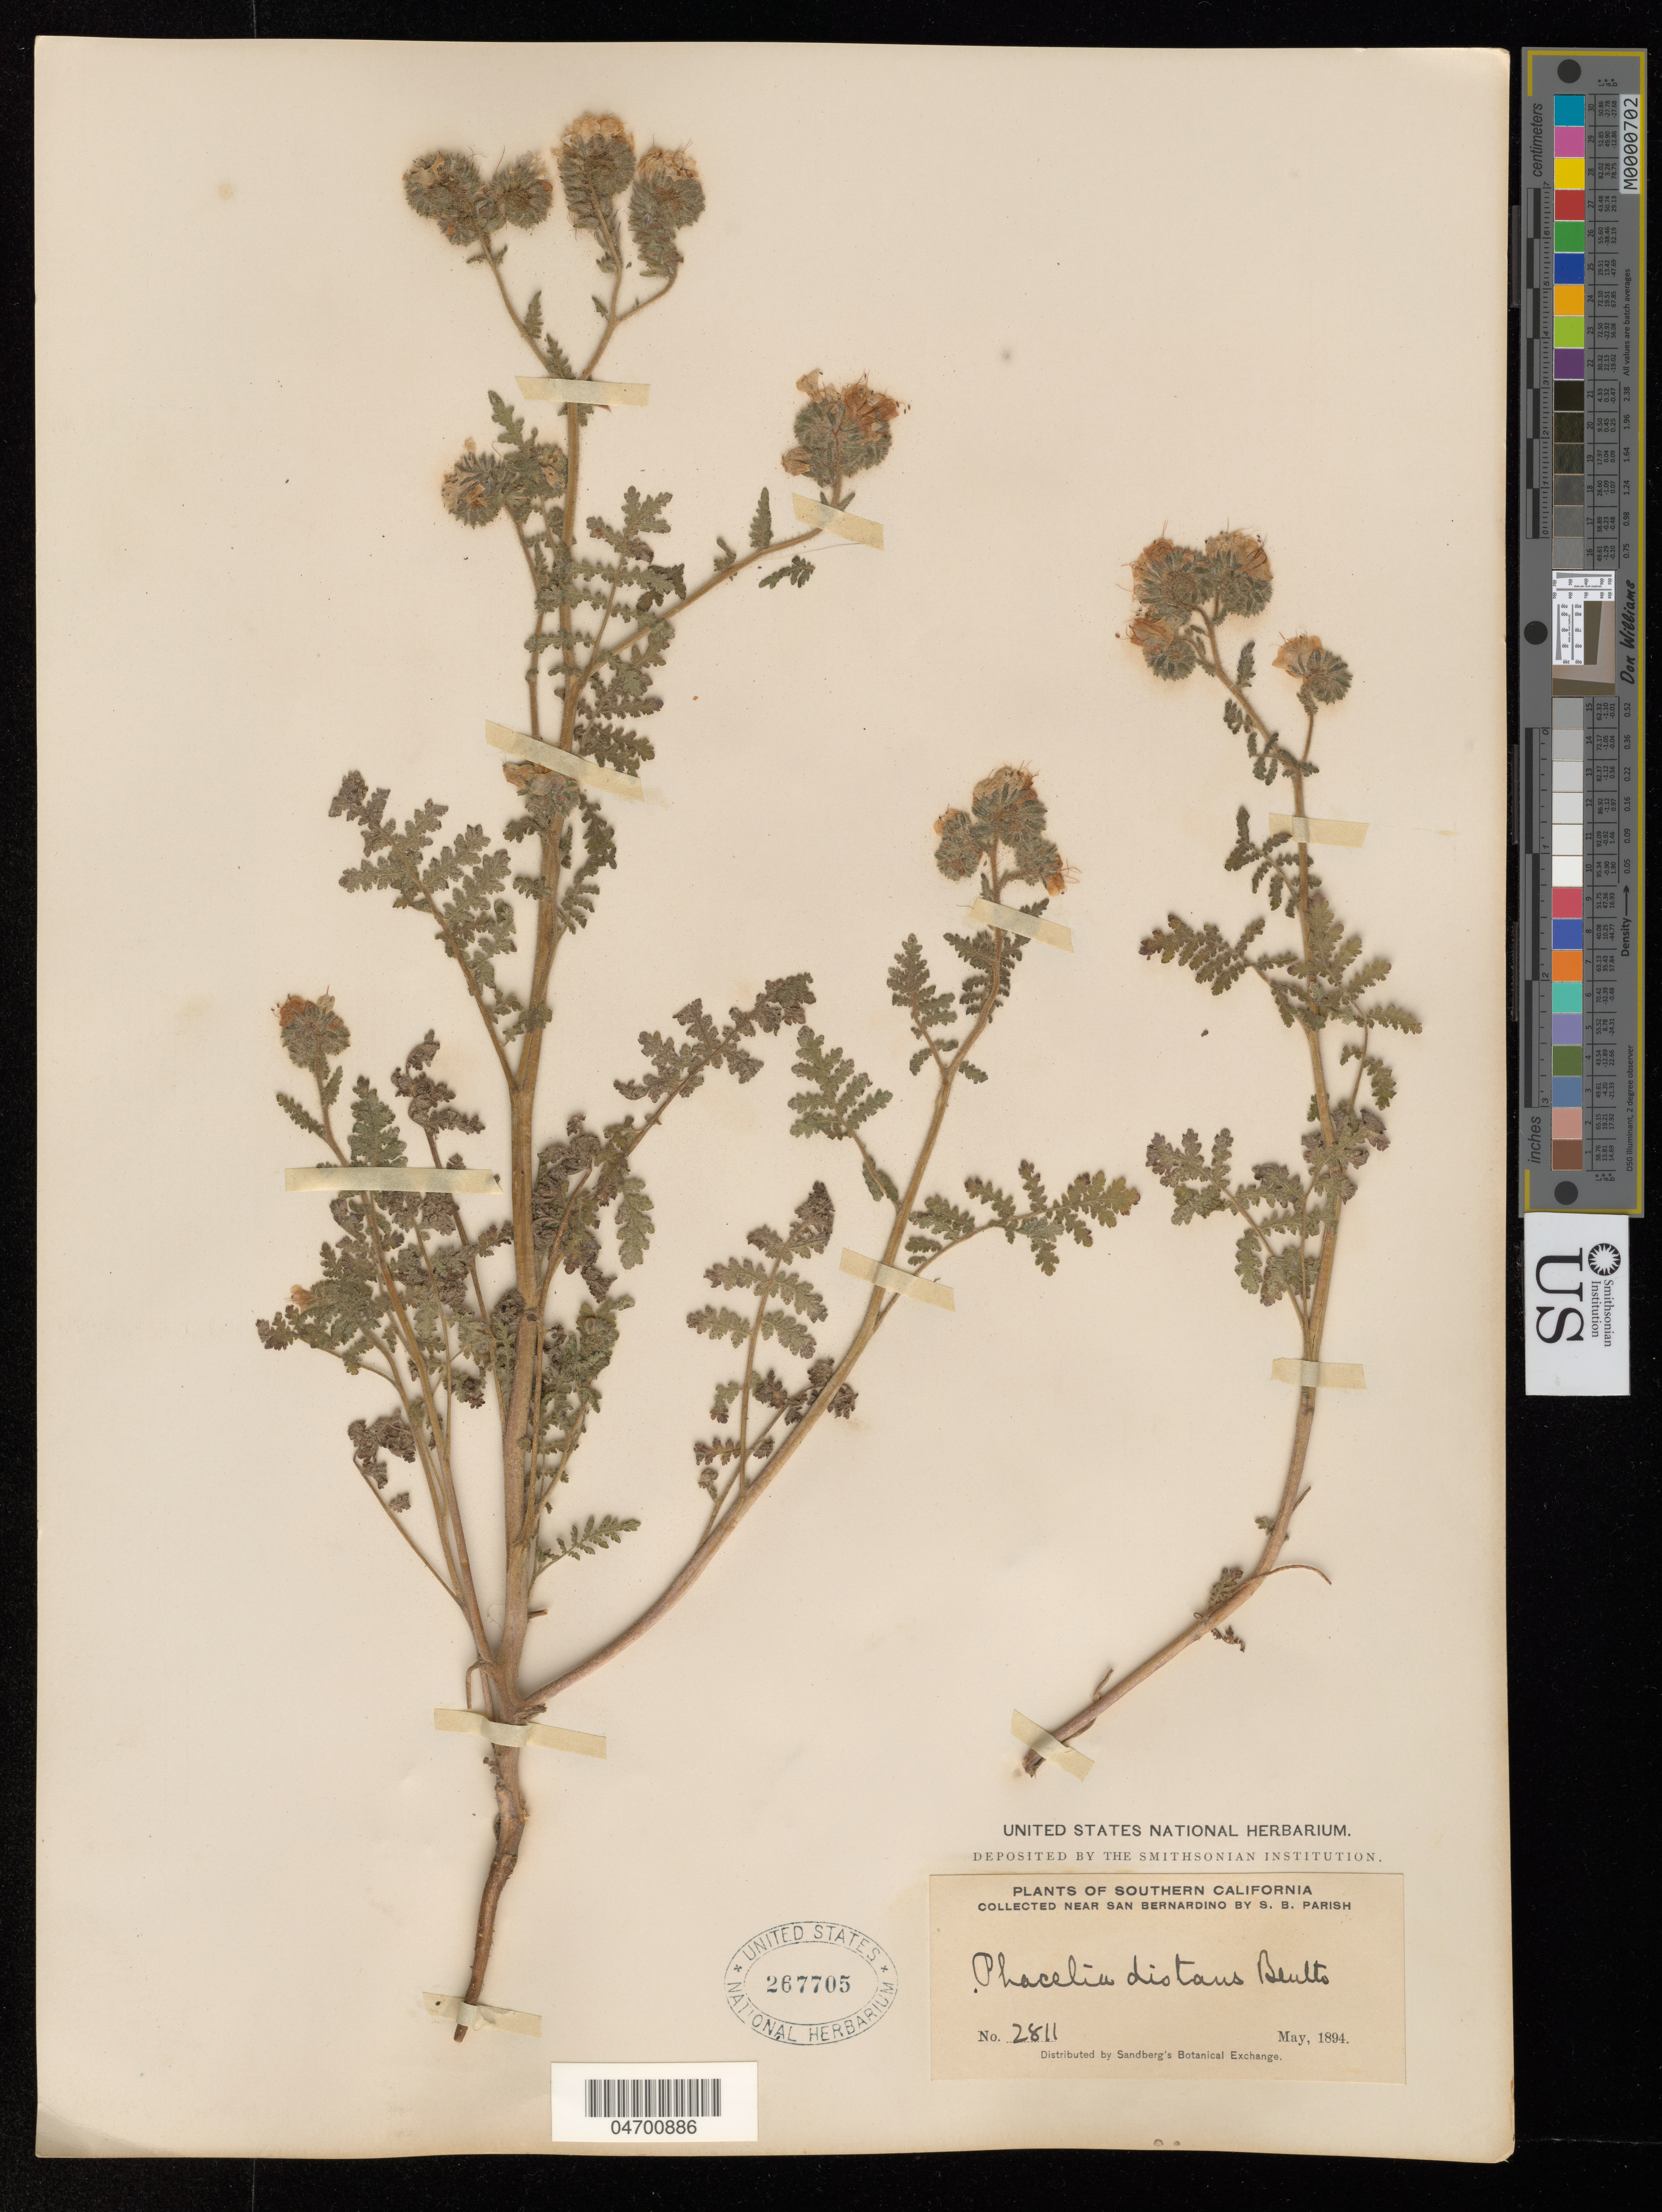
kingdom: Plantae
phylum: Tracheophyta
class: Magnoliopsida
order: Boraginales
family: Hydrophyllaceae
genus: Phacelia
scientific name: Phacelia distans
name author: Benth.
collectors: S. B. Parish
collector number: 2811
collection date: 1894-05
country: United States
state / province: California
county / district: San Bernardino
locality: Southern California. Near San Bernardino.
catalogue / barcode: US 267705